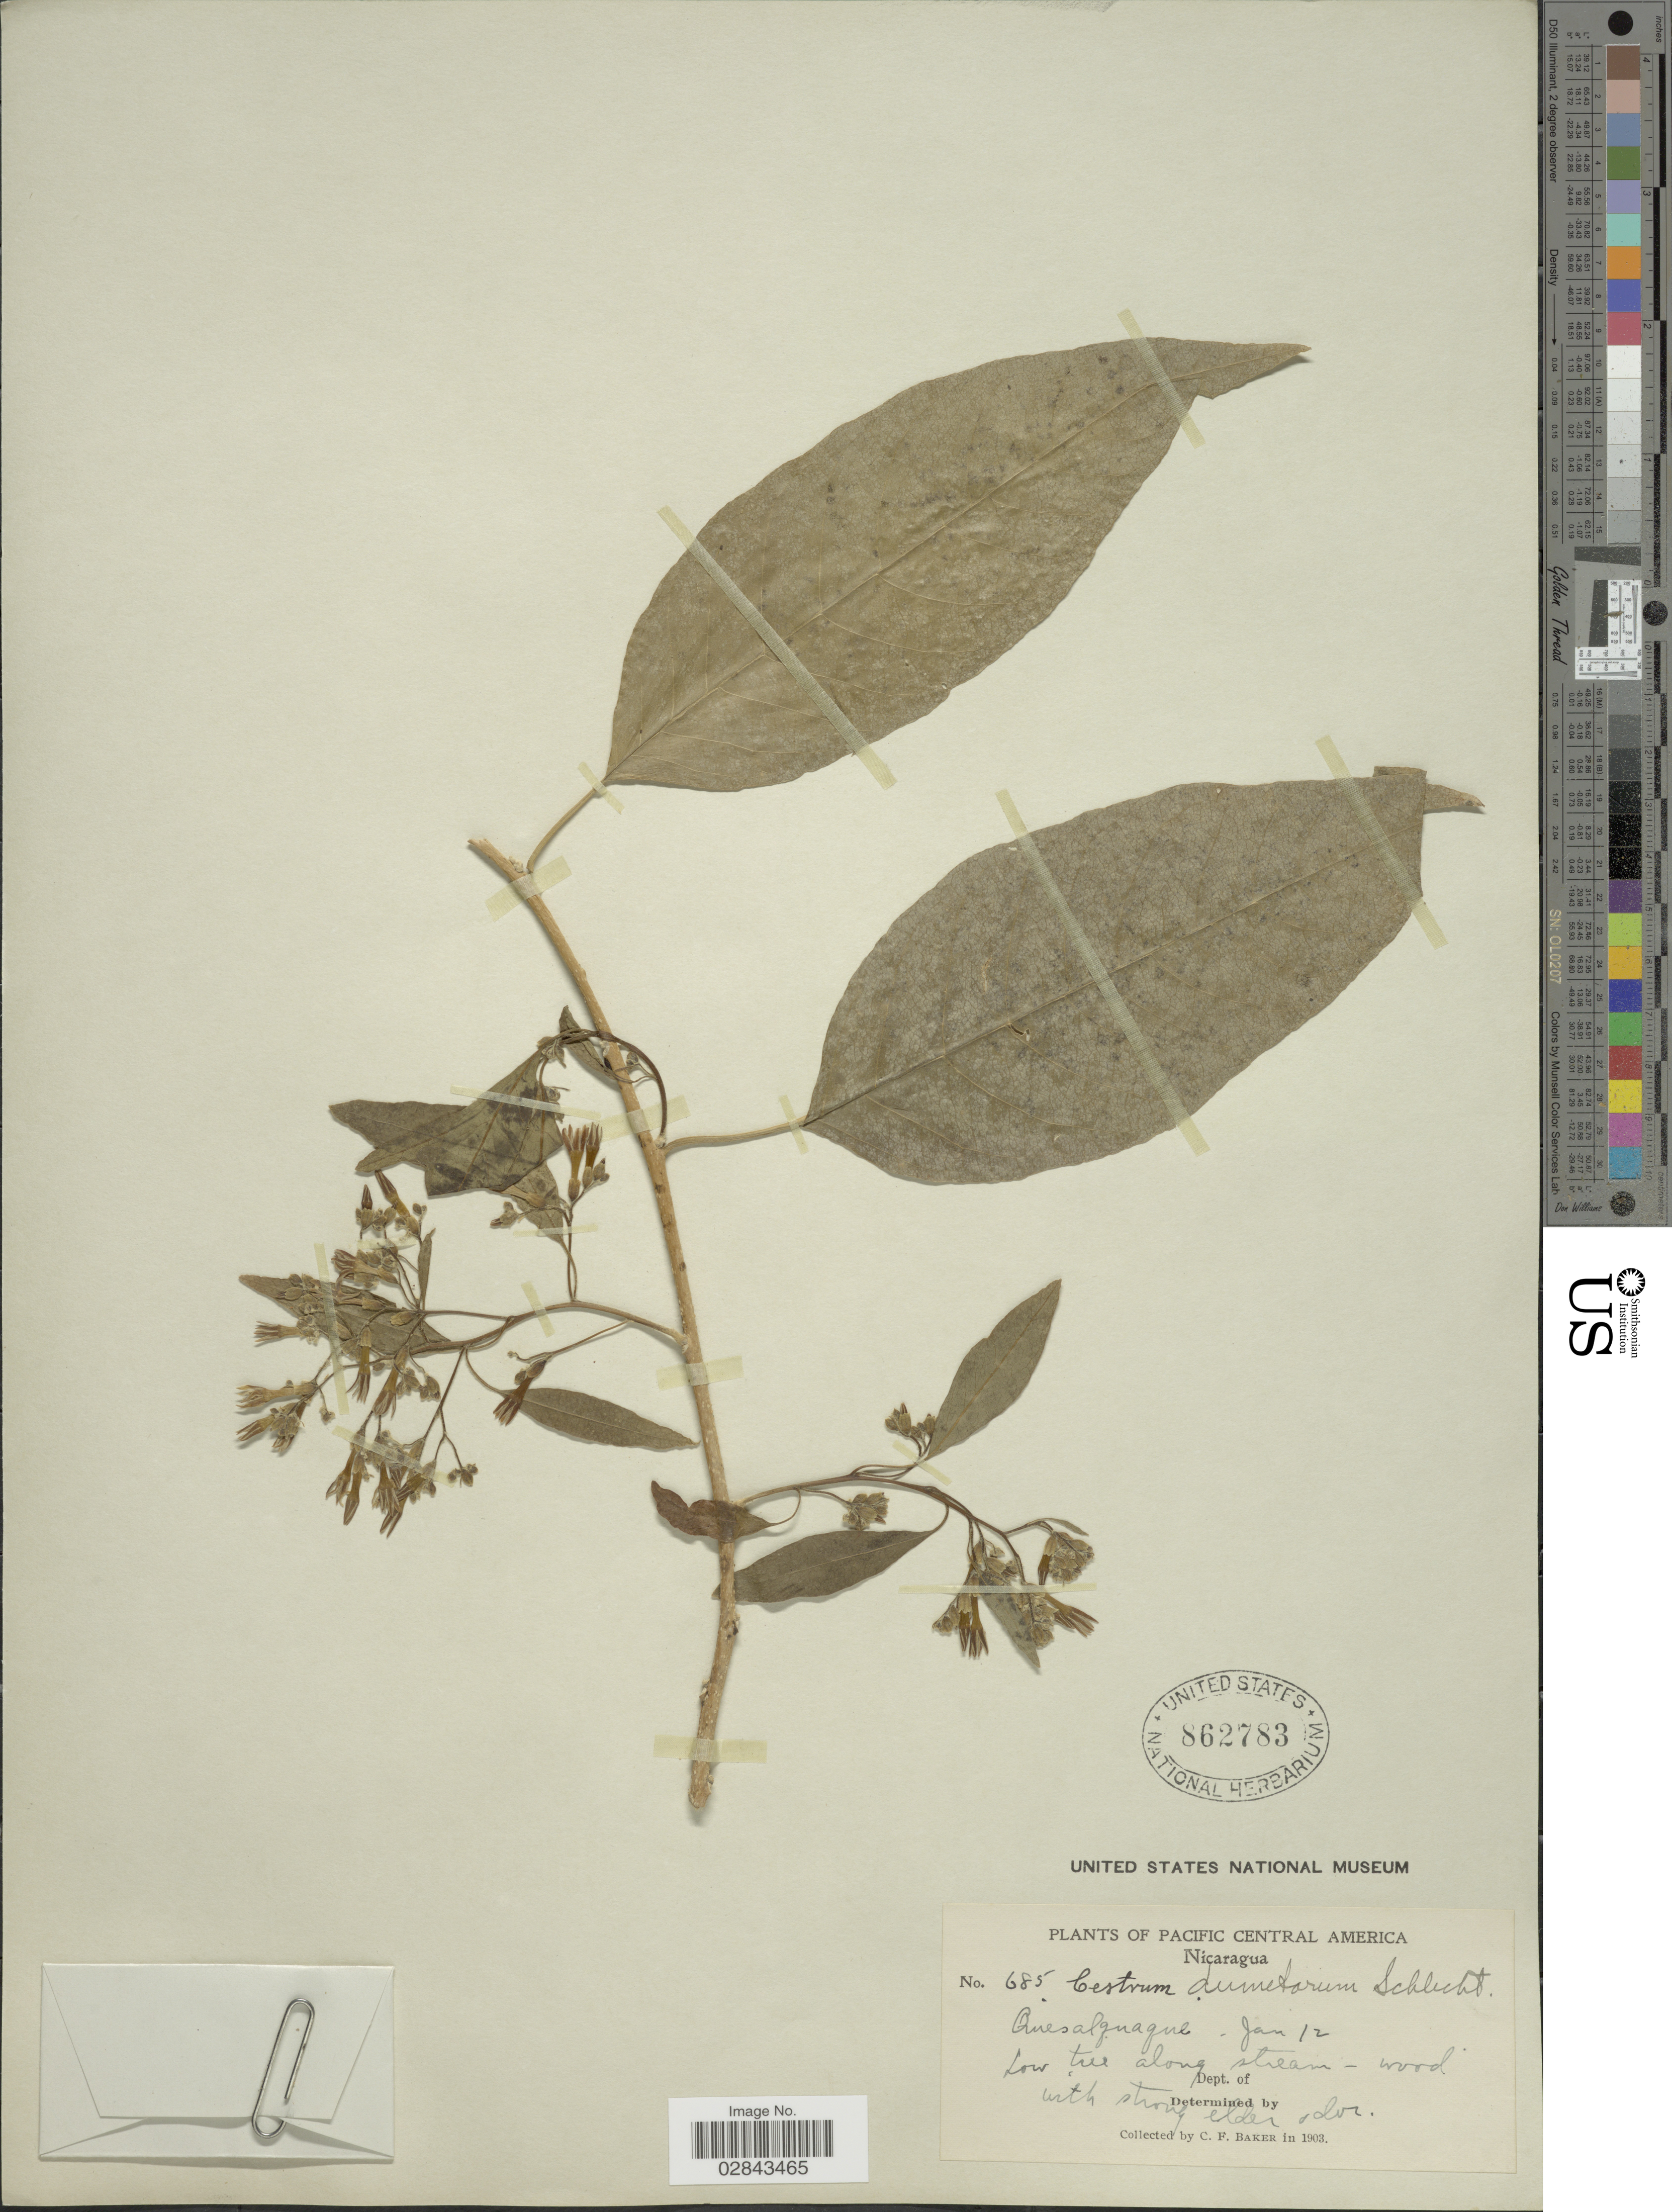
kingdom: Plantae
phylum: Tracheophyta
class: Magnoliopsida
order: Solanales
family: Solanaceae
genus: Cestrum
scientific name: Cestrum dumetorum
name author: Schltdl.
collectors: C. F. Baker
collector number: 685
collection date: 1903-01-12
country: Nicaragua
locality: Pacific Central America. Quesalguaque.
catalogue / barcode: US 862783